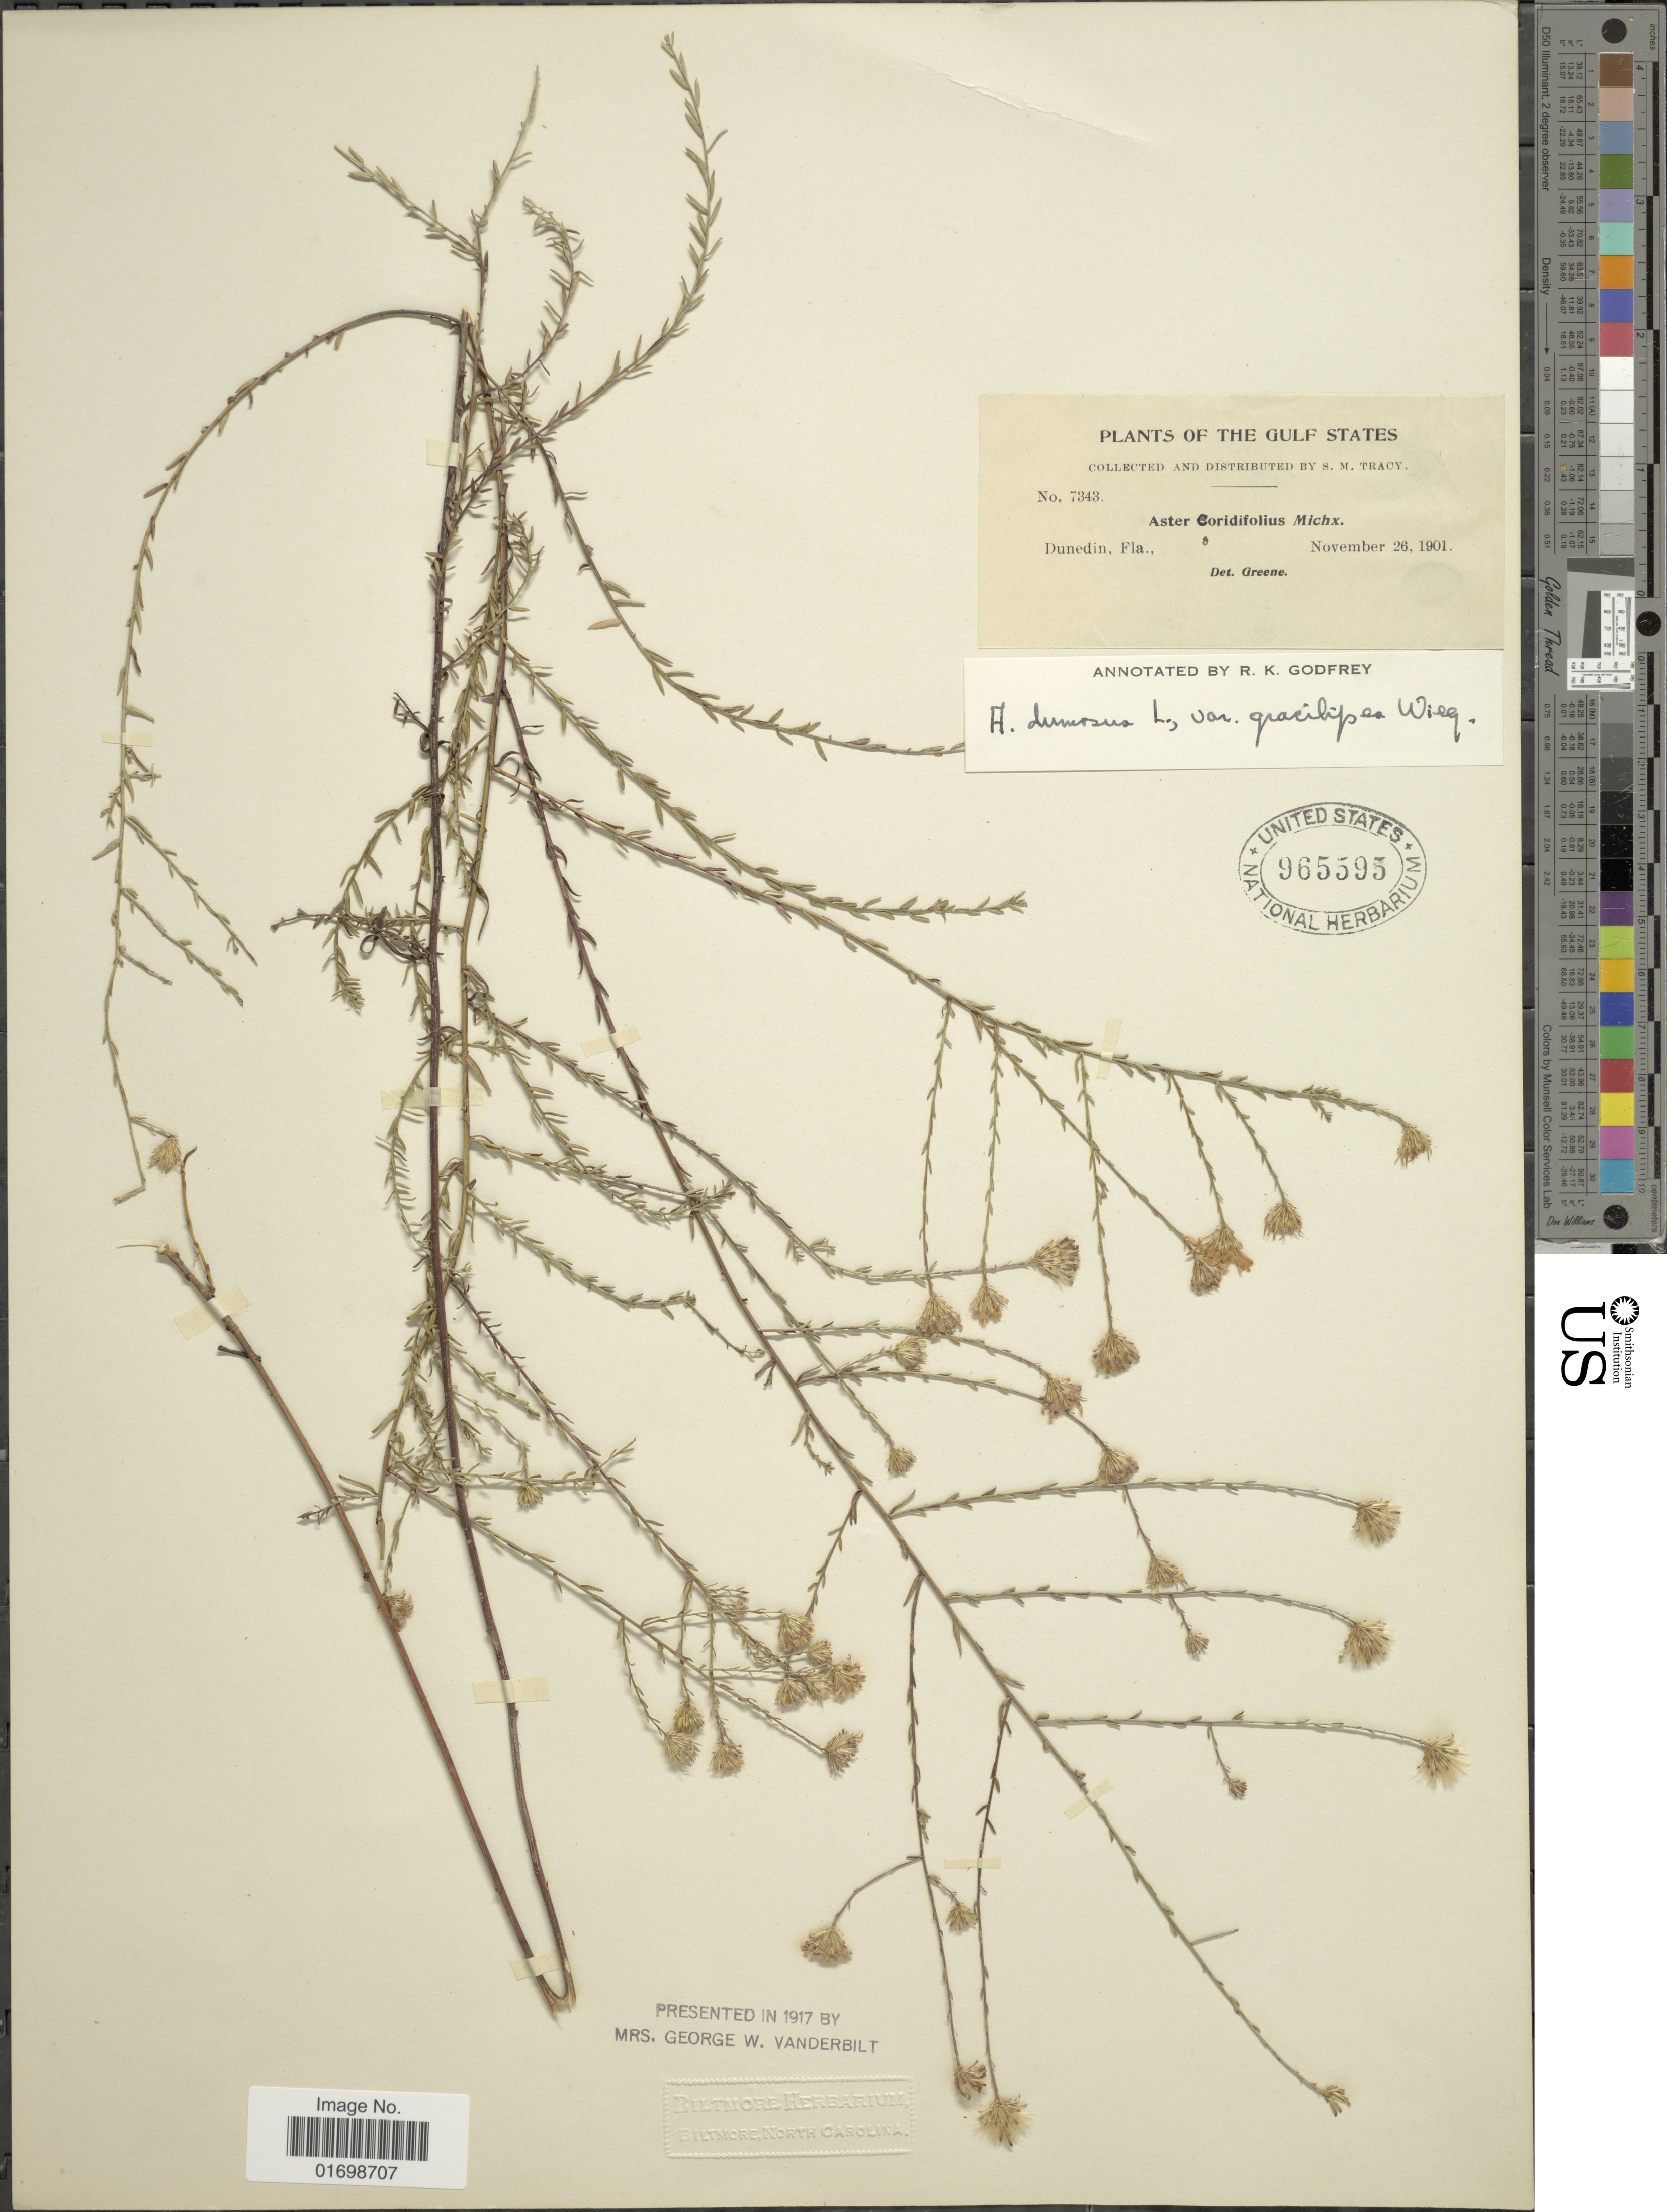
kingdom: Plantae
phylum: Tracheophyta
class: Magnoliopsida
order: Asterales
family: Asteraceae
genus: Symphyotrichum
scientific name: Symphyotrichum dumosum var. gracilipes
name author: (Wiegand) G.L. Nesom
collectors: S. M. Tracy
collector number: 7343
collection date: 1901-11-26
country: United States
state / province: Florida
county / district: Pinellas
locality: Dunedin, Fla. The Gulf States.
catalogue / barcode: US 965595